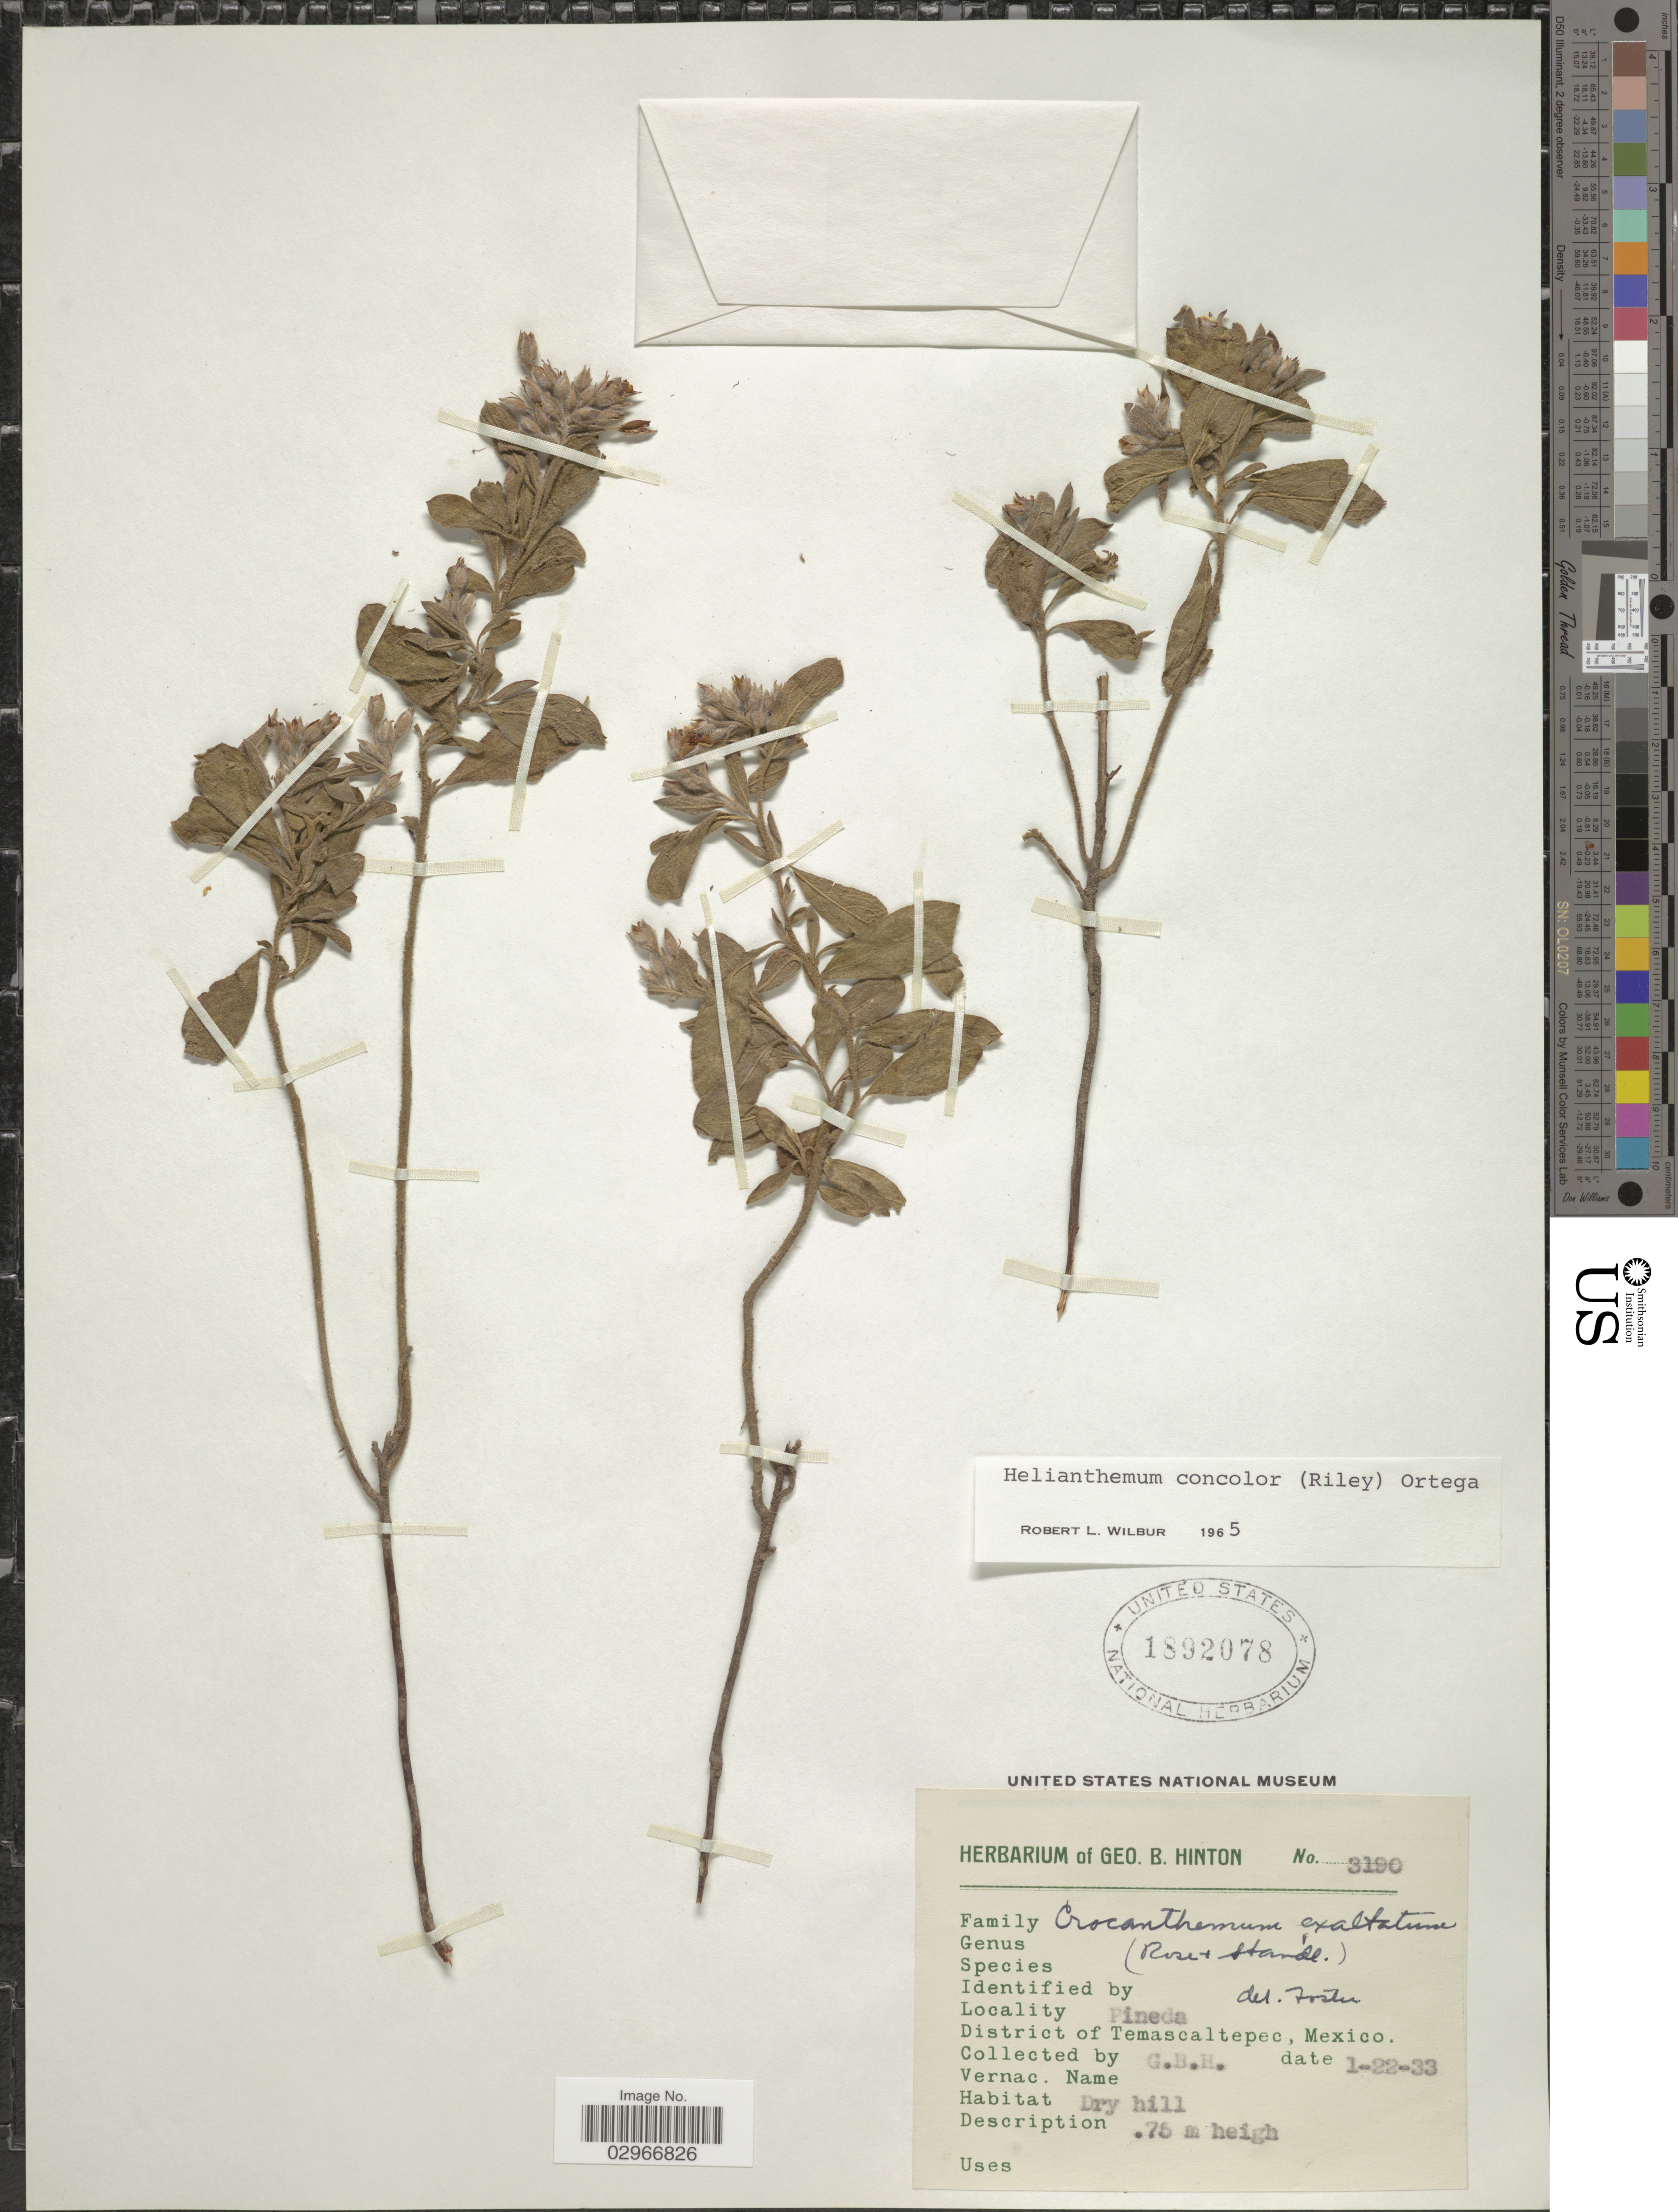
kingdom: Plantae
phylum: Tracheophyta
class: Magnoliopsida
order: Malvales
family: Cistaceae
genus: Helianthemum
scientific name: Helianthemum concolor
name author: (Riley) J.G. Ortega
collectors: G. B. Hinton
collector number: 3190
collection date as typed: Transcribed d/m/y: 22/1/33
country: Mexico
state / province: México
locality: Pineda. District of Temascaltepec.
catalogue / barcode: US 1892078